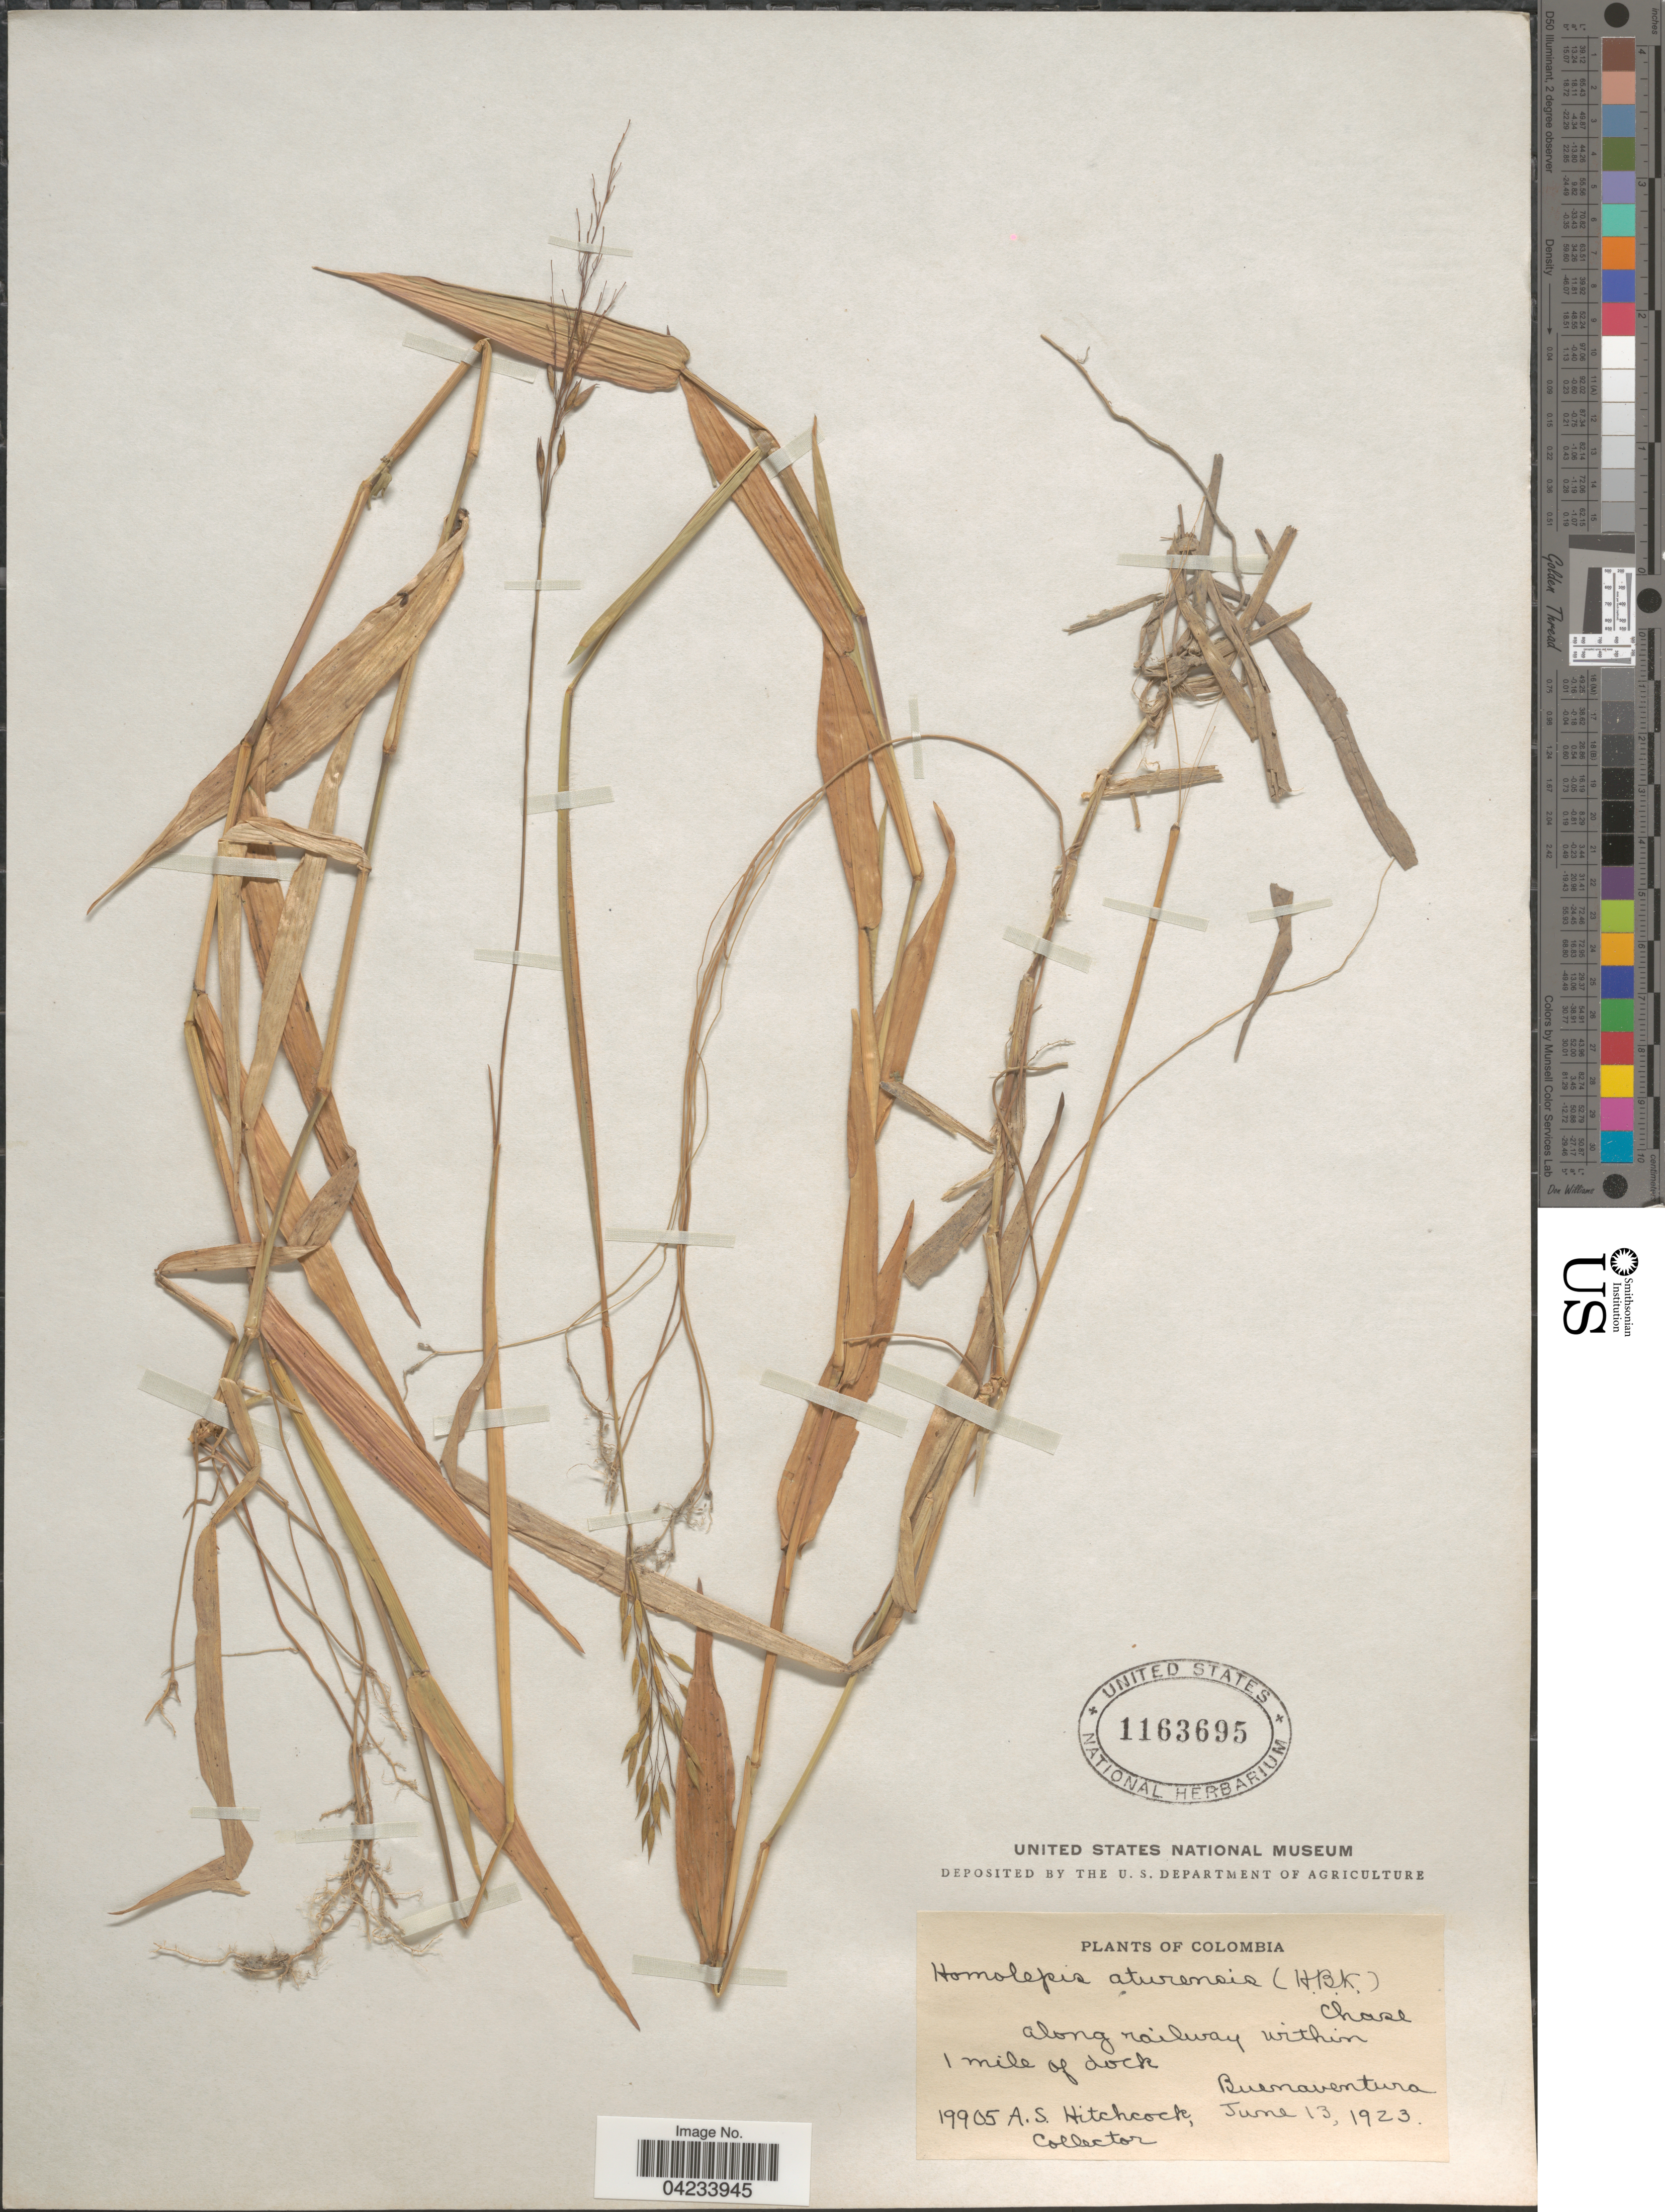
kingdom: Plantae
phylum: Tracheophyta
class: Liliopsida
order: Poales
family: Poaceae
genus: Homolepis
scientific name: Homolepis aturensis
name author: (Kunth) Chase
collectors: A. S. Hitchcock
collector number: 19905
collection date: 1923-06-13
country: Colombia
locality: Along railway within 1 mile of dock. Buenaventura.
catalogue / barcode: US 1163695